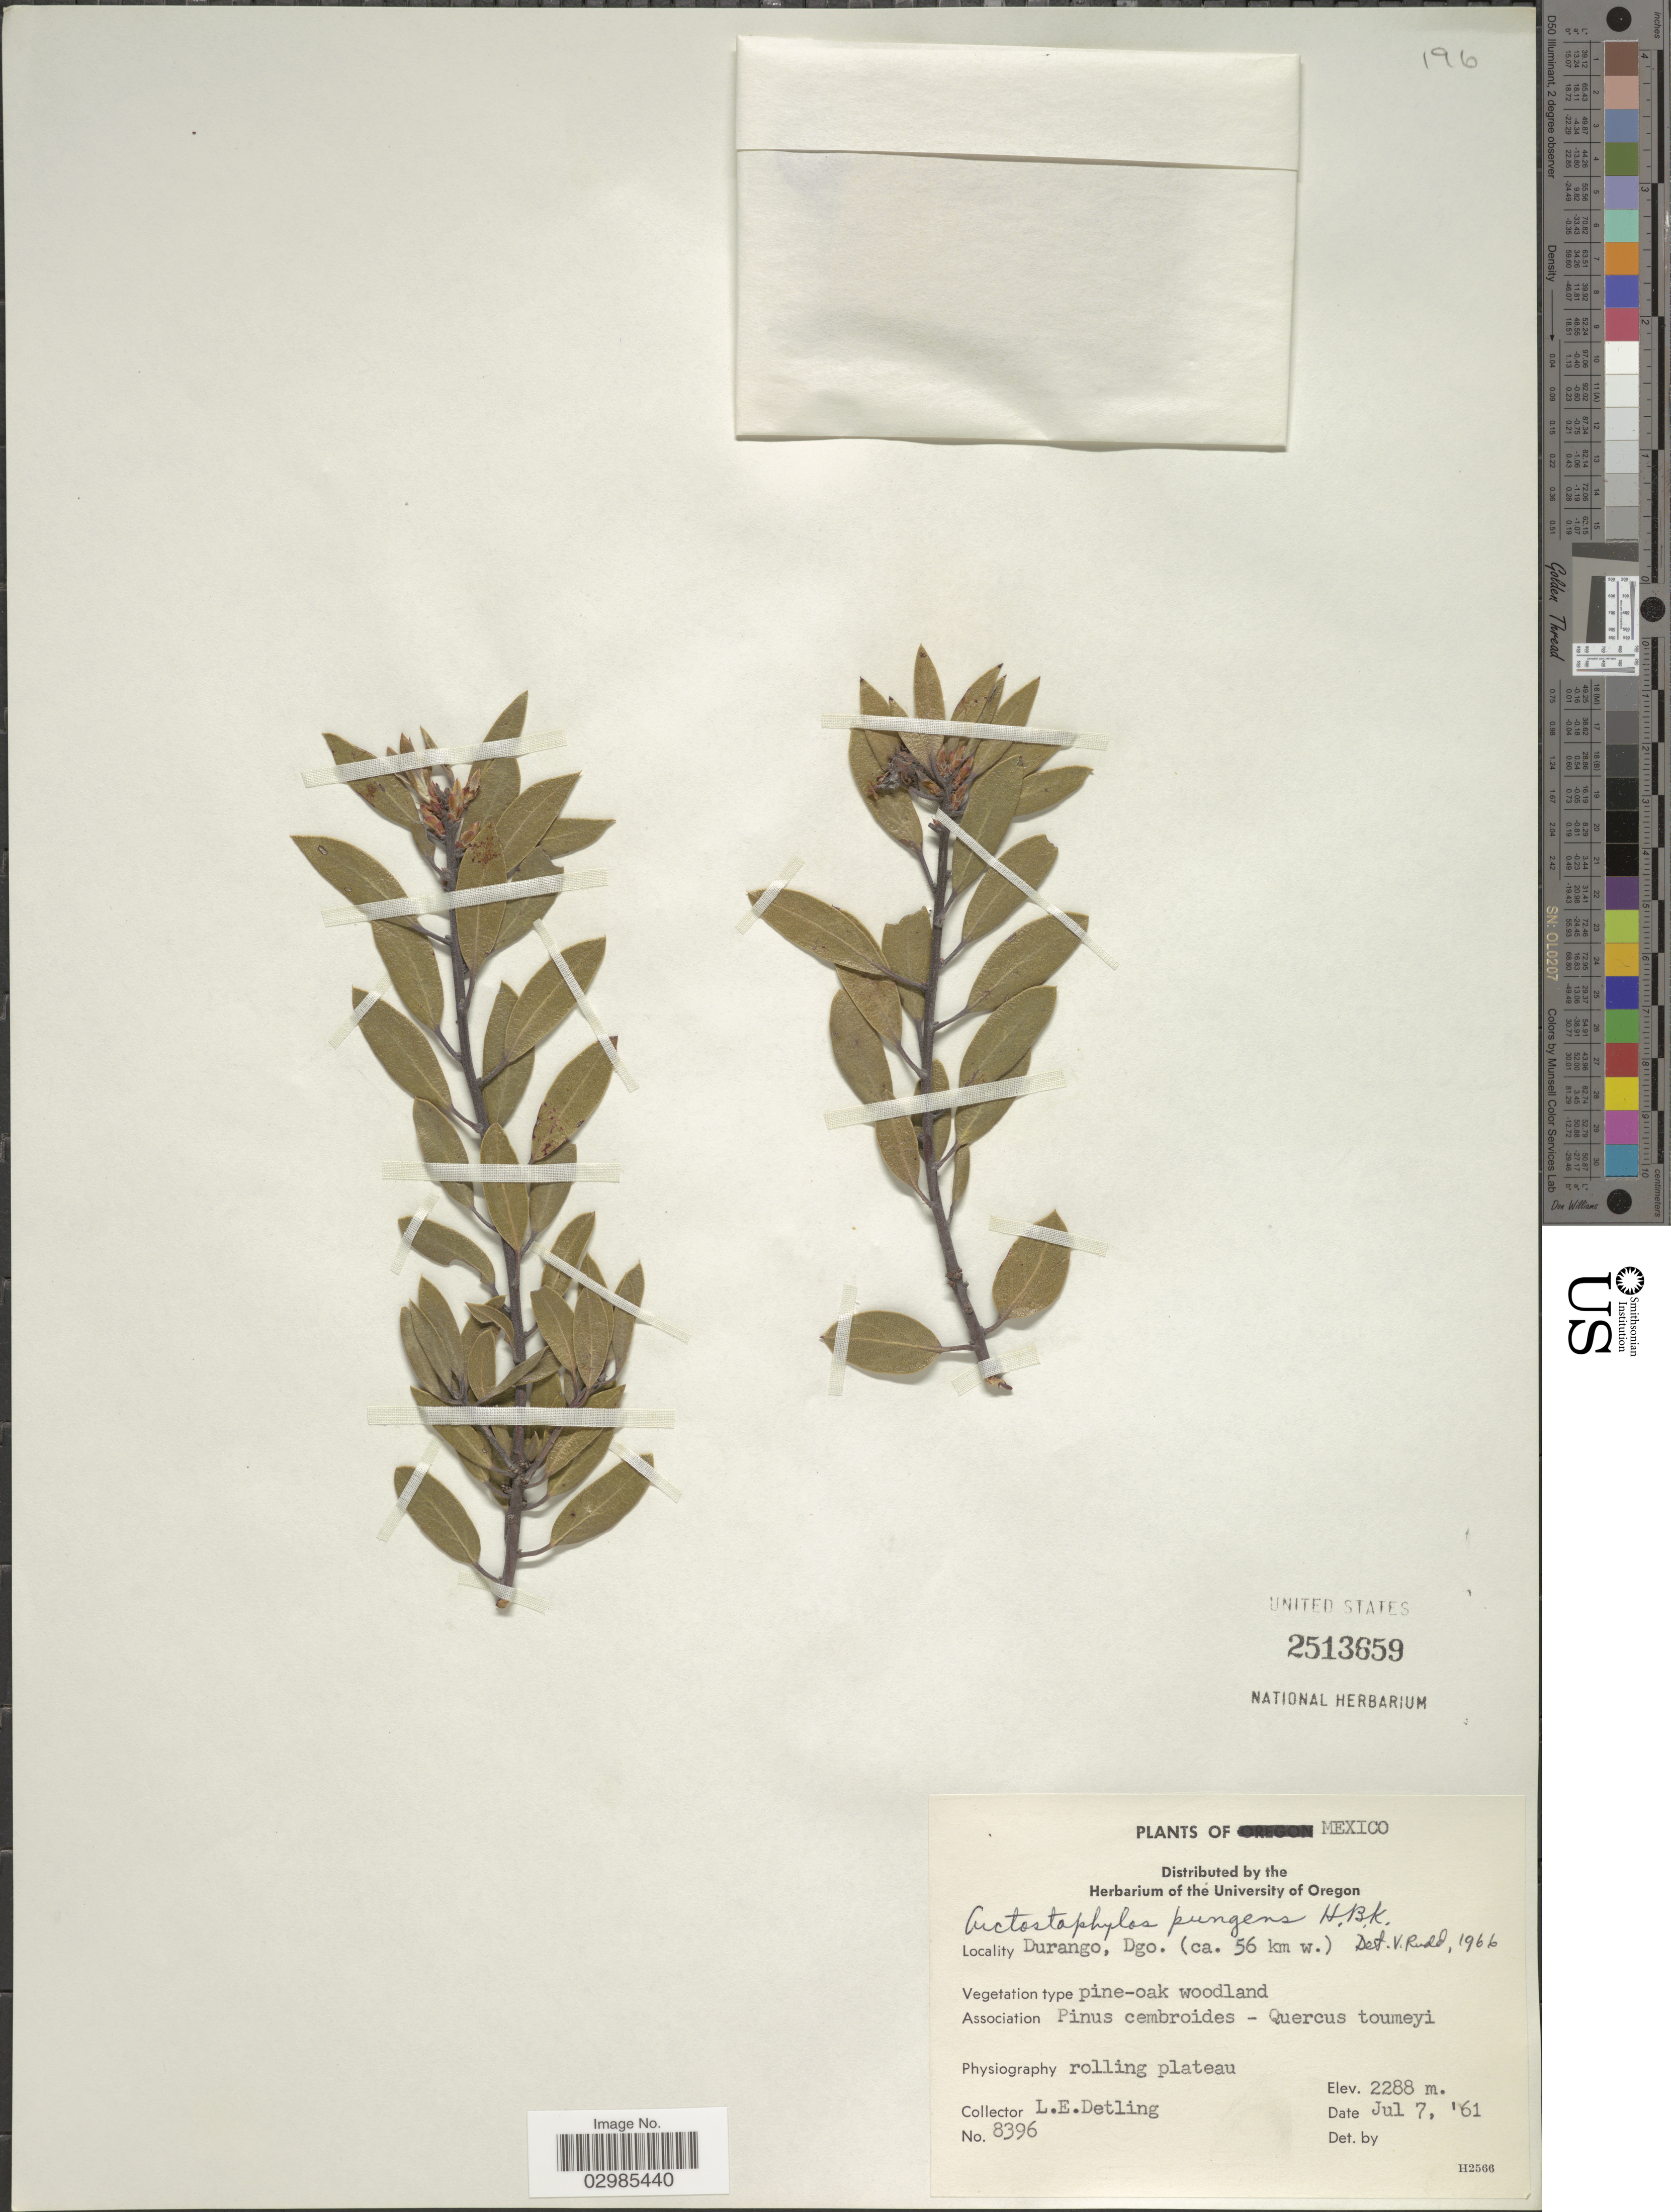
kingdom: Plantae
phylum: Tracheophyta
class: Magnoliopsida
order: Ericales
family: Ericaceae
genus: Arctostaphylos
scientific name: Arctostaphylos pungens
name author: Kunth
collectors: L. E. Detling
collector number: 8396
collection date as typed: Transcribed d/m/y: 7/7/61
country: Mexico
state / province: Durango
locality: Durango, Dgo. (ca. 56 km w.).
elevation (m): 2288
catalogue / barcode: US 2513659